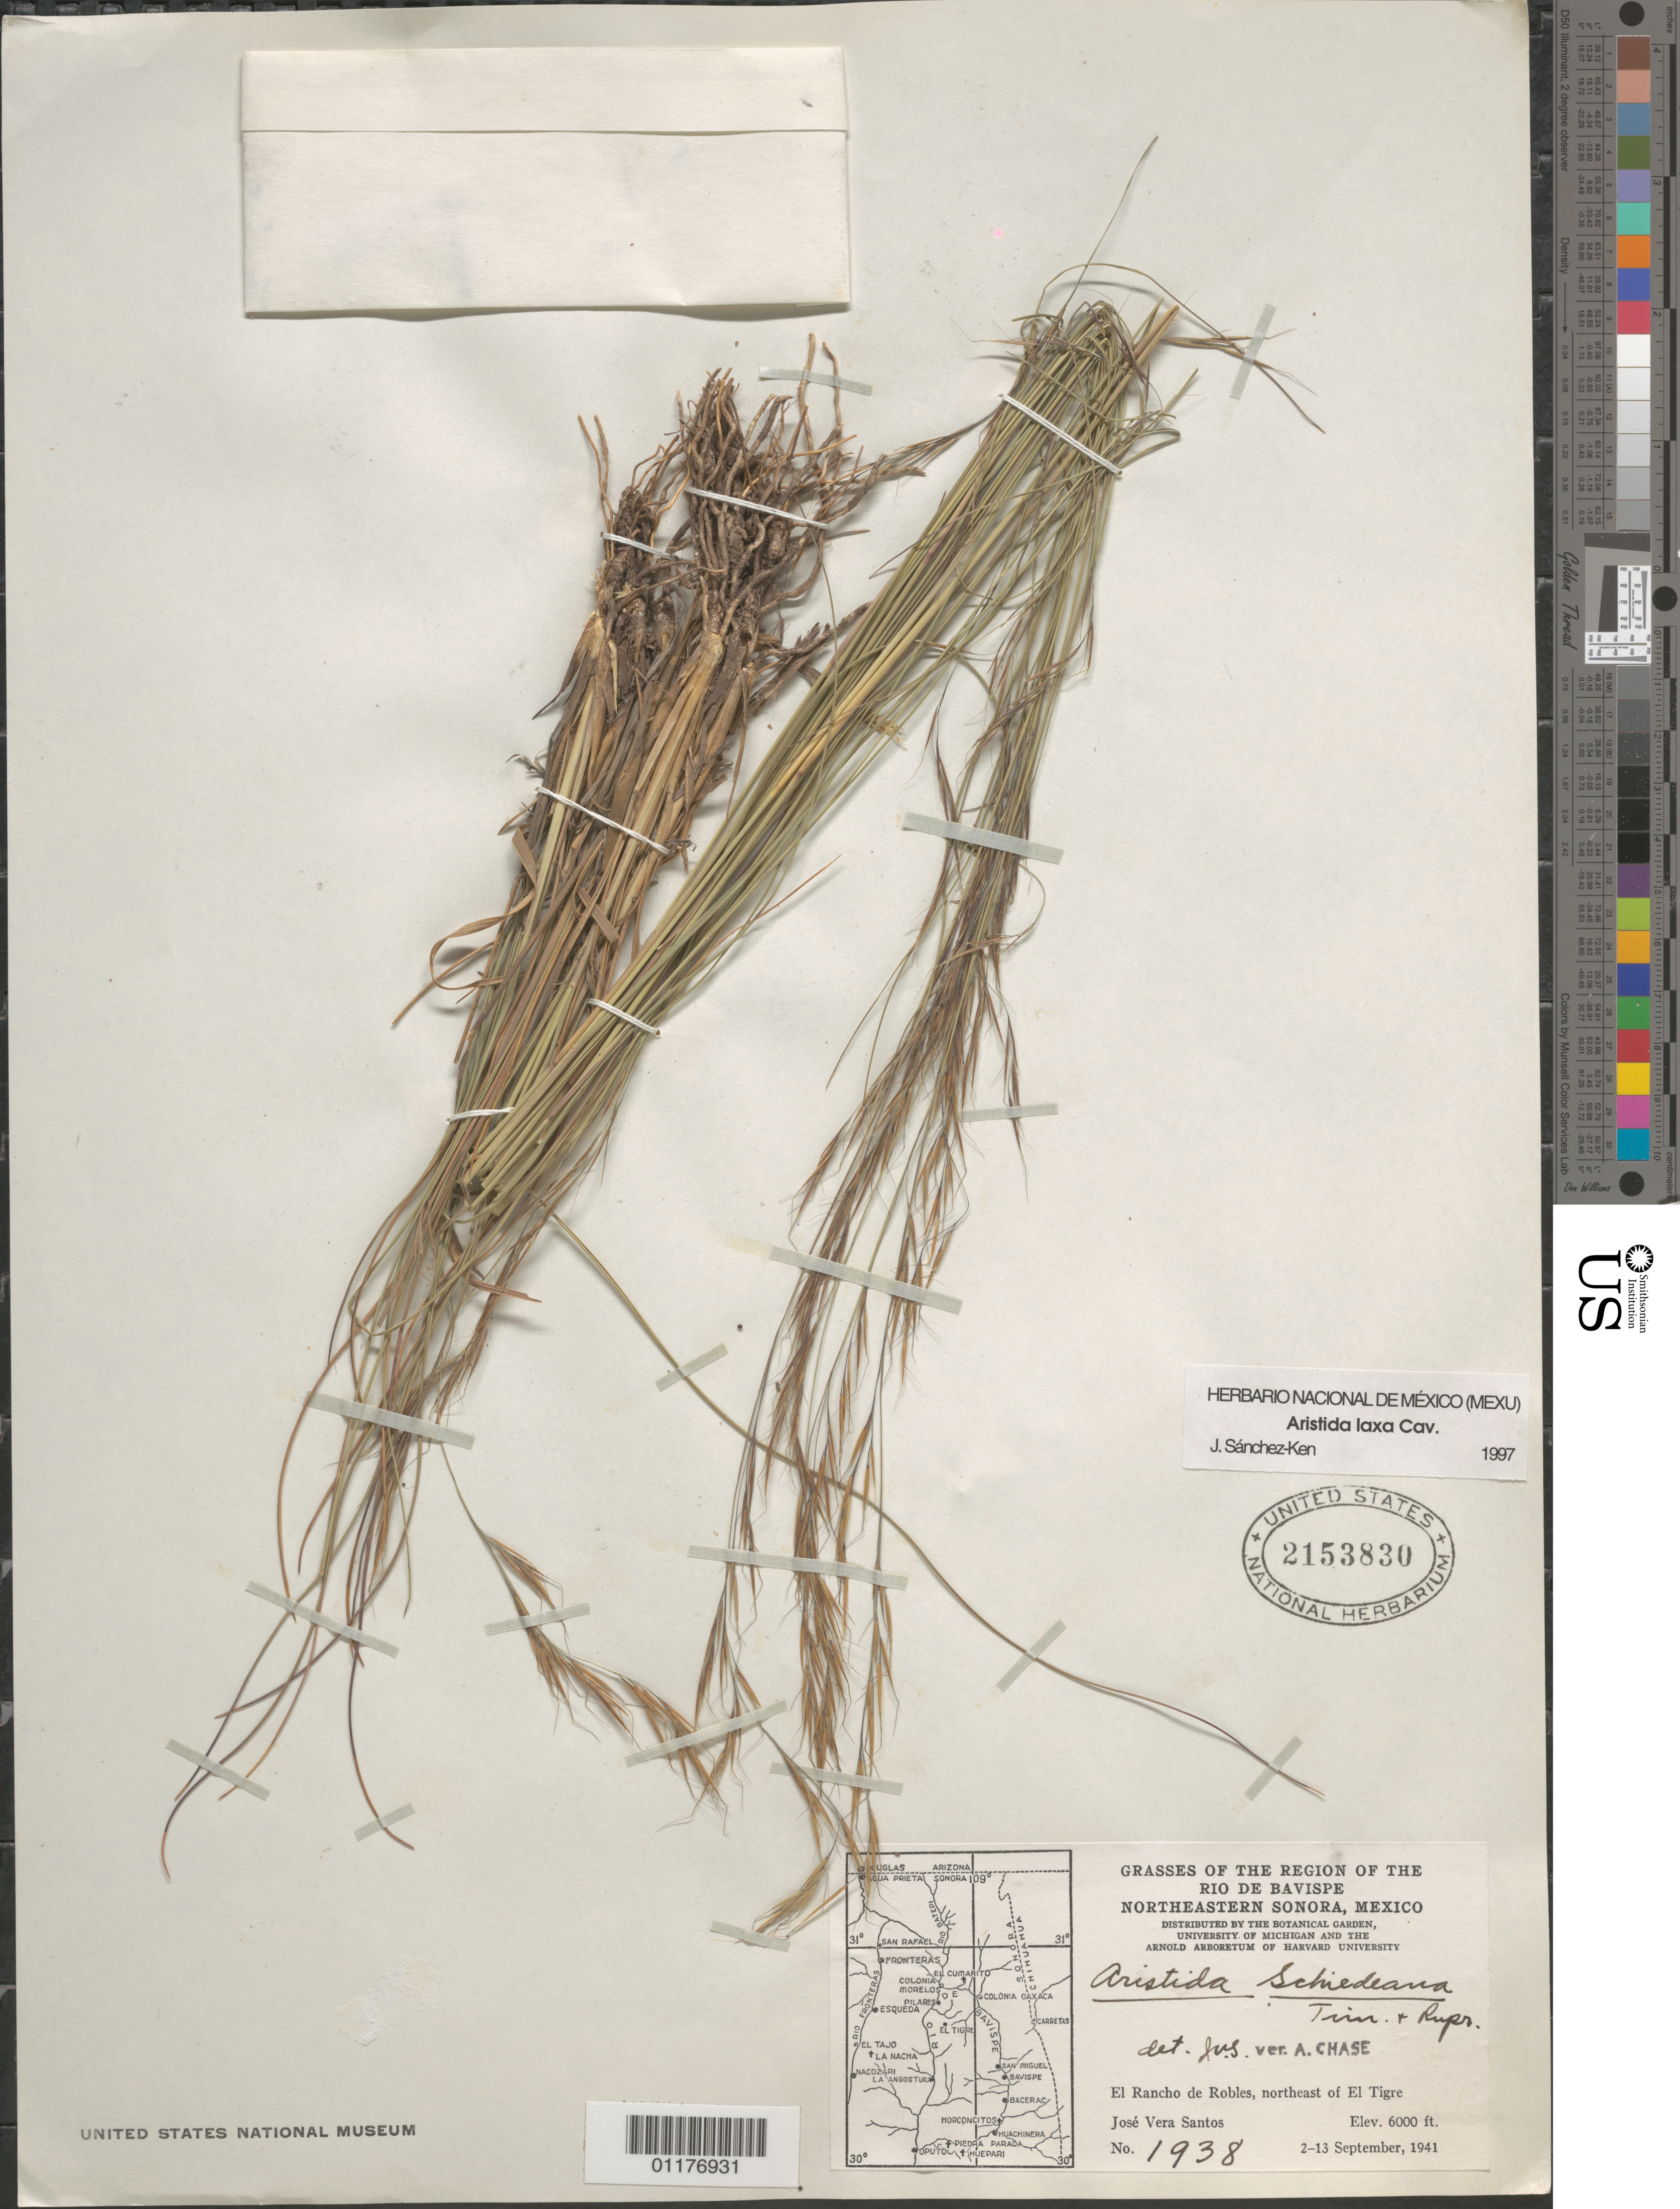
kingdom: Plantae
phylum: Tracheophyta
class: Liliopsida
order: Poales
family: Poaceae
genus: Aristida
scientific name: Aristida laxa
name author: Cav.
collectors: J. V. Santos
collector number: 1938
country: Mexico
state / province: Sonora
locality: El Rancho de Robles, NE of El Tigre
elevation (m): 1829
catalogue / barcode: US 2153830